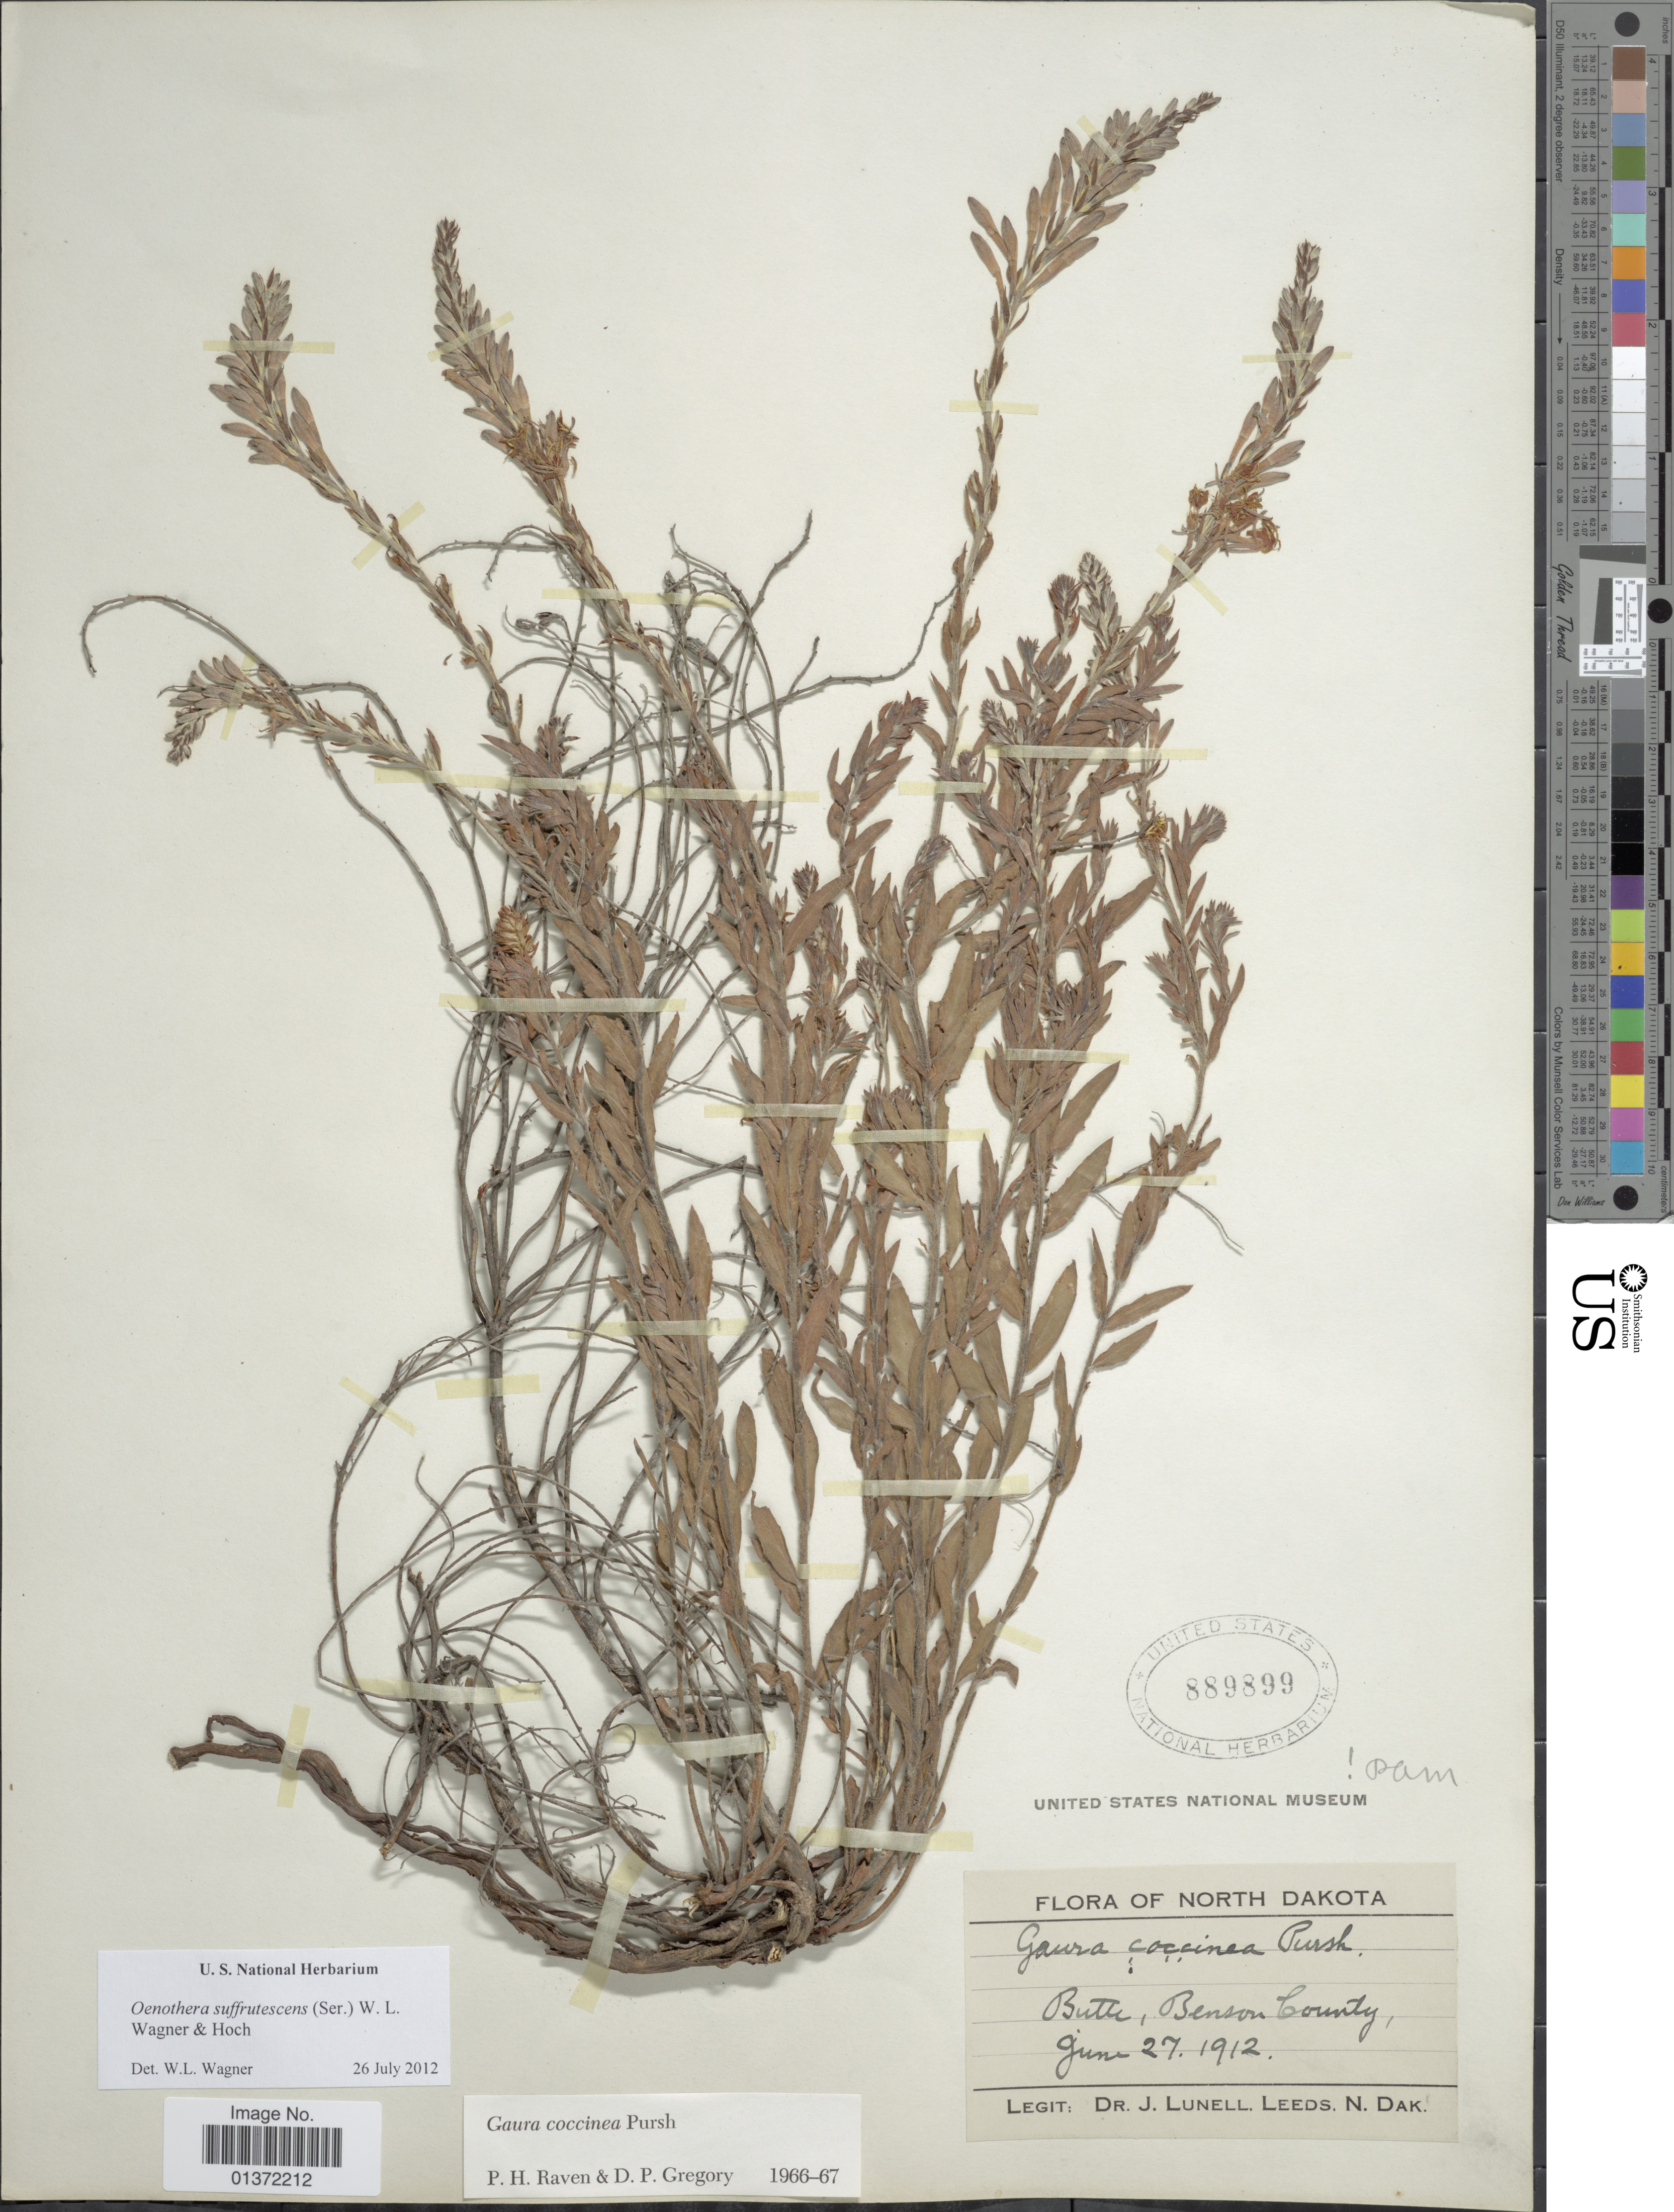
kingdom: Plantae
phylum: Tracheophyta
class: Magnoliopsida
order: Myrtales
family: Onagraceae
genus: Oenothera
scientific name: Oenothera suffrutescens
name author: (Ser.) W.L. Wagner & Hoch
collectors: J. Lunell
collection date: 1912-06-27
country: United States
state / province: North Dakota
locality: Butte, Benson County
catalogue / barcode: US 889899